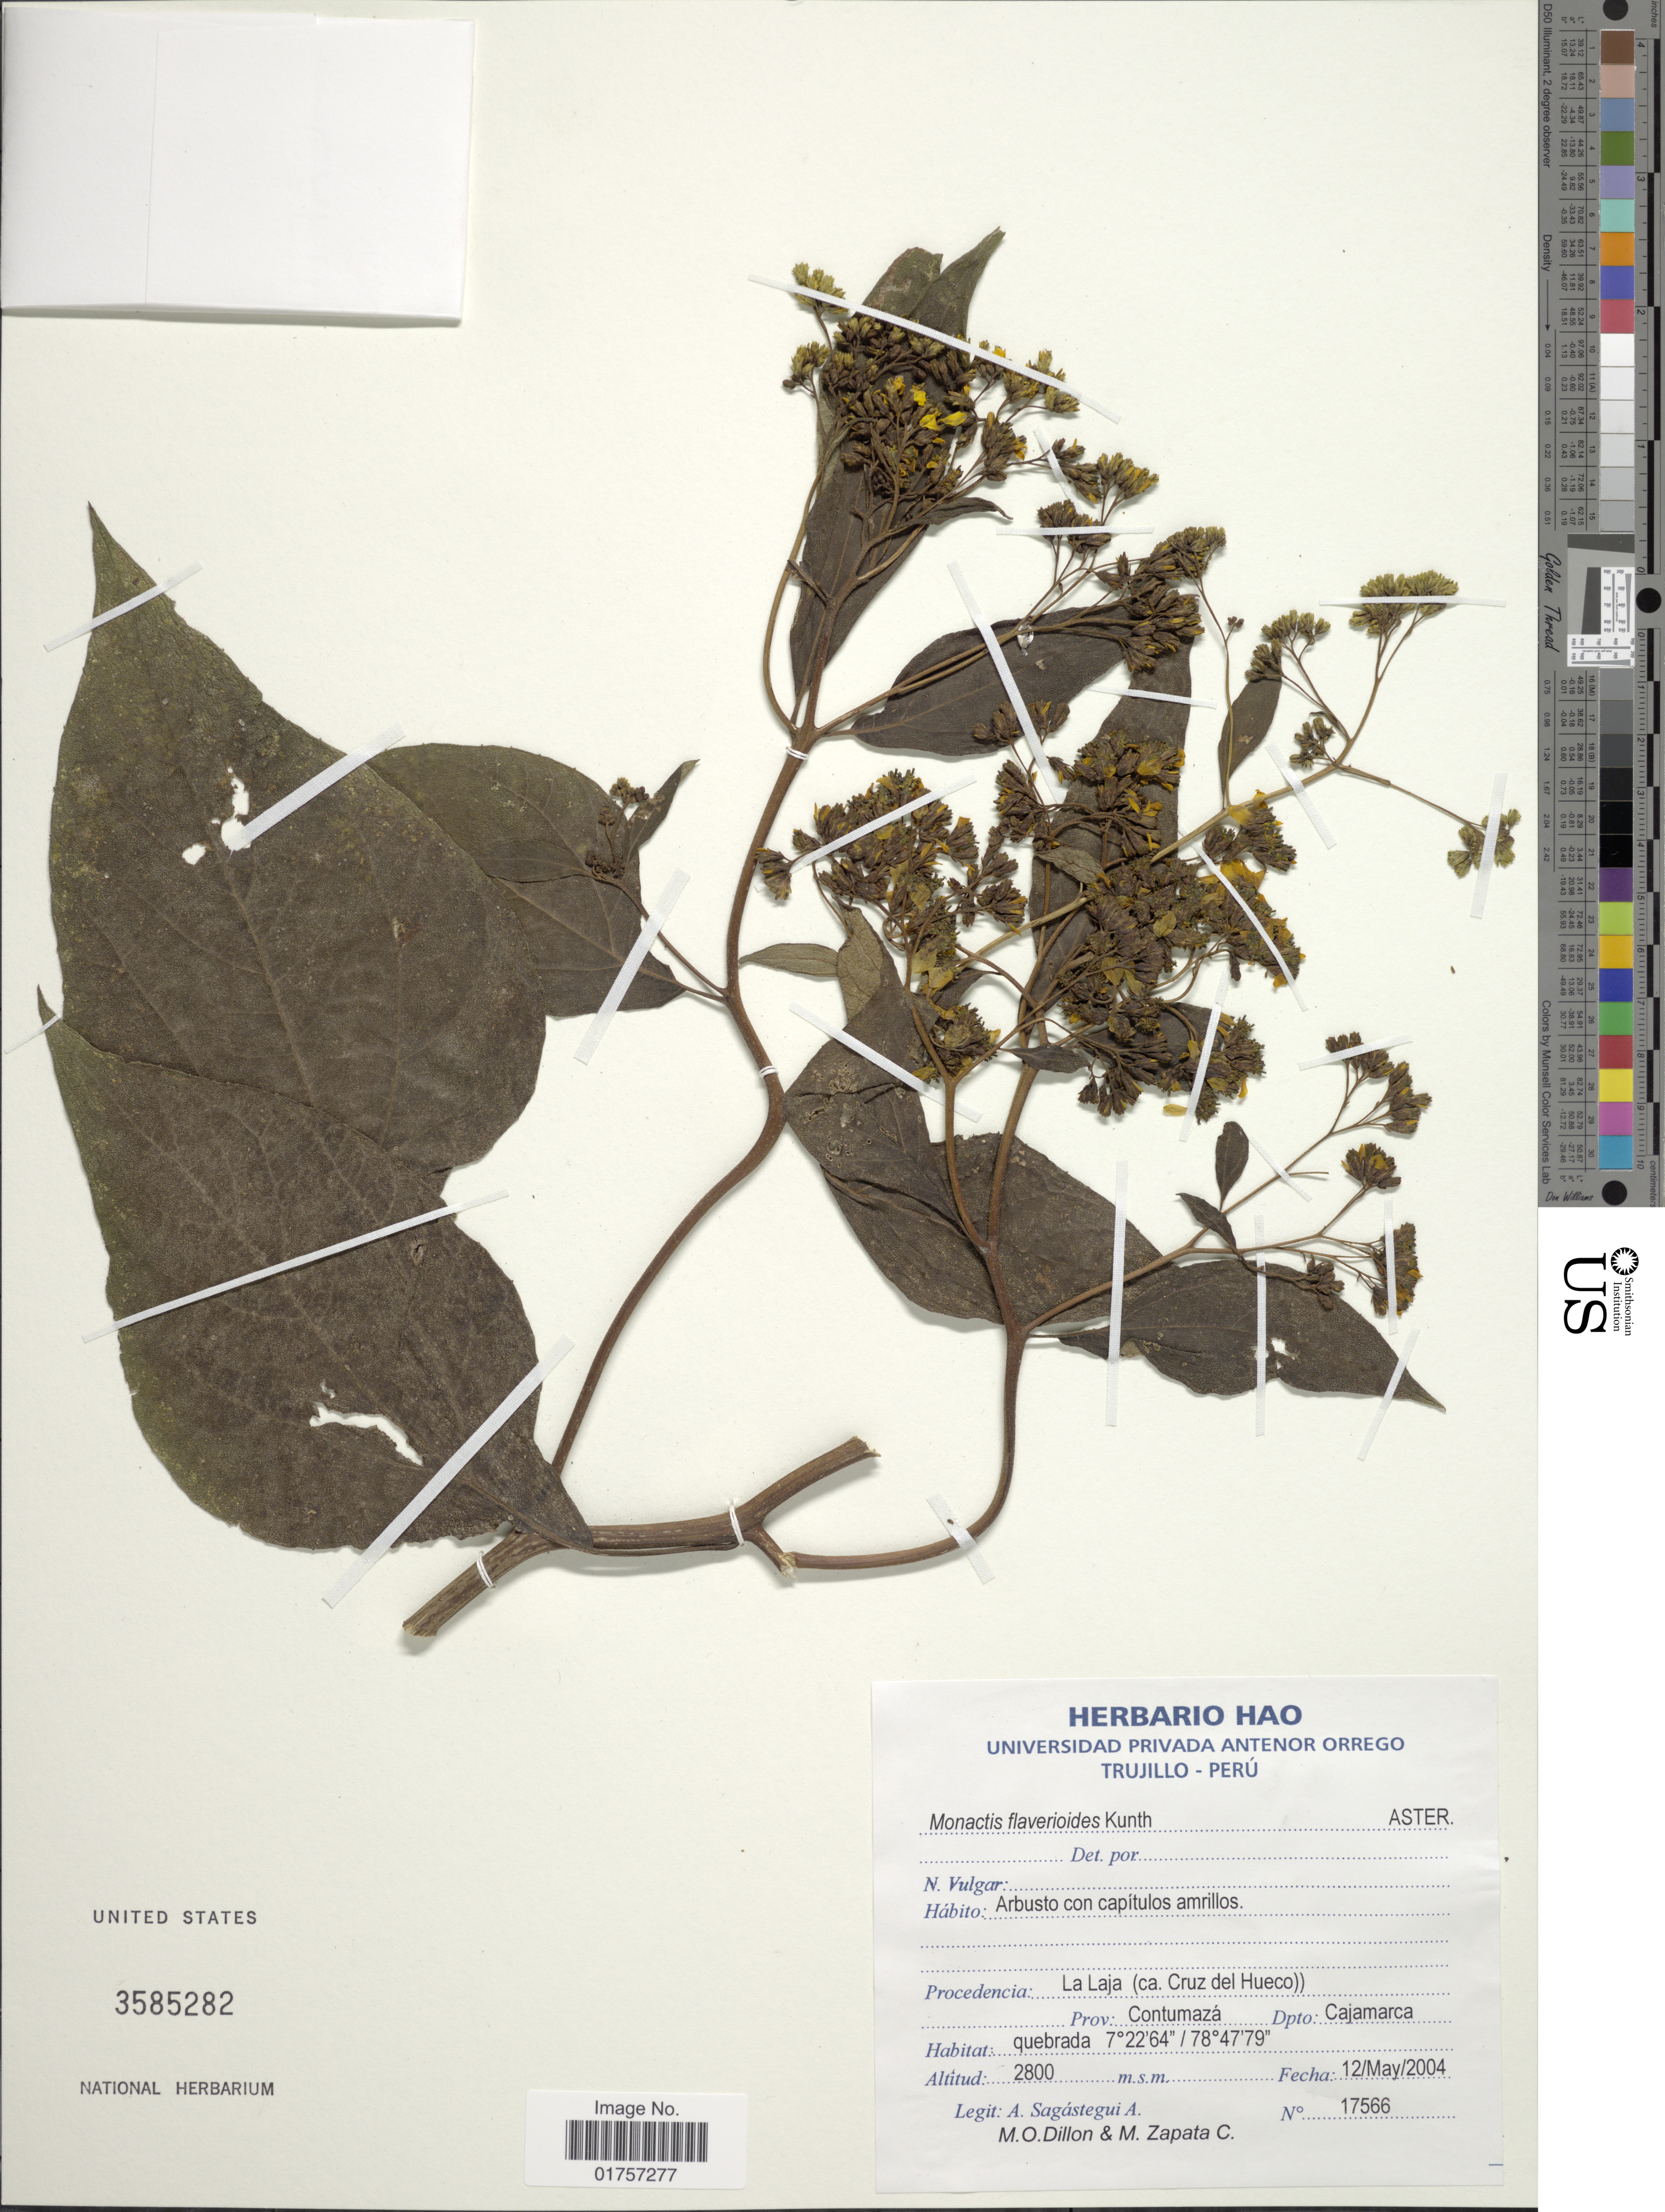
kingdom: Plantae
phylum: Tracheophyta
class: Magnoliopsida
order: Asterales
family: Asteraceae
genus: Monactis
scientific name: Monactis flaverioides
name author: Humb.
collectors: A. Sagástegui A., M. O. Dillon & M. Zapata Cruz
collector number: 17566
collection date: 2004-05-12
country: Peru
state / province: Cajamarca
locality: Procedencia: La Laja (ca. Cruz del Hueco)). Prov. Contumazá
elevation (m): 2800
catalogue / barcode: US 3585282